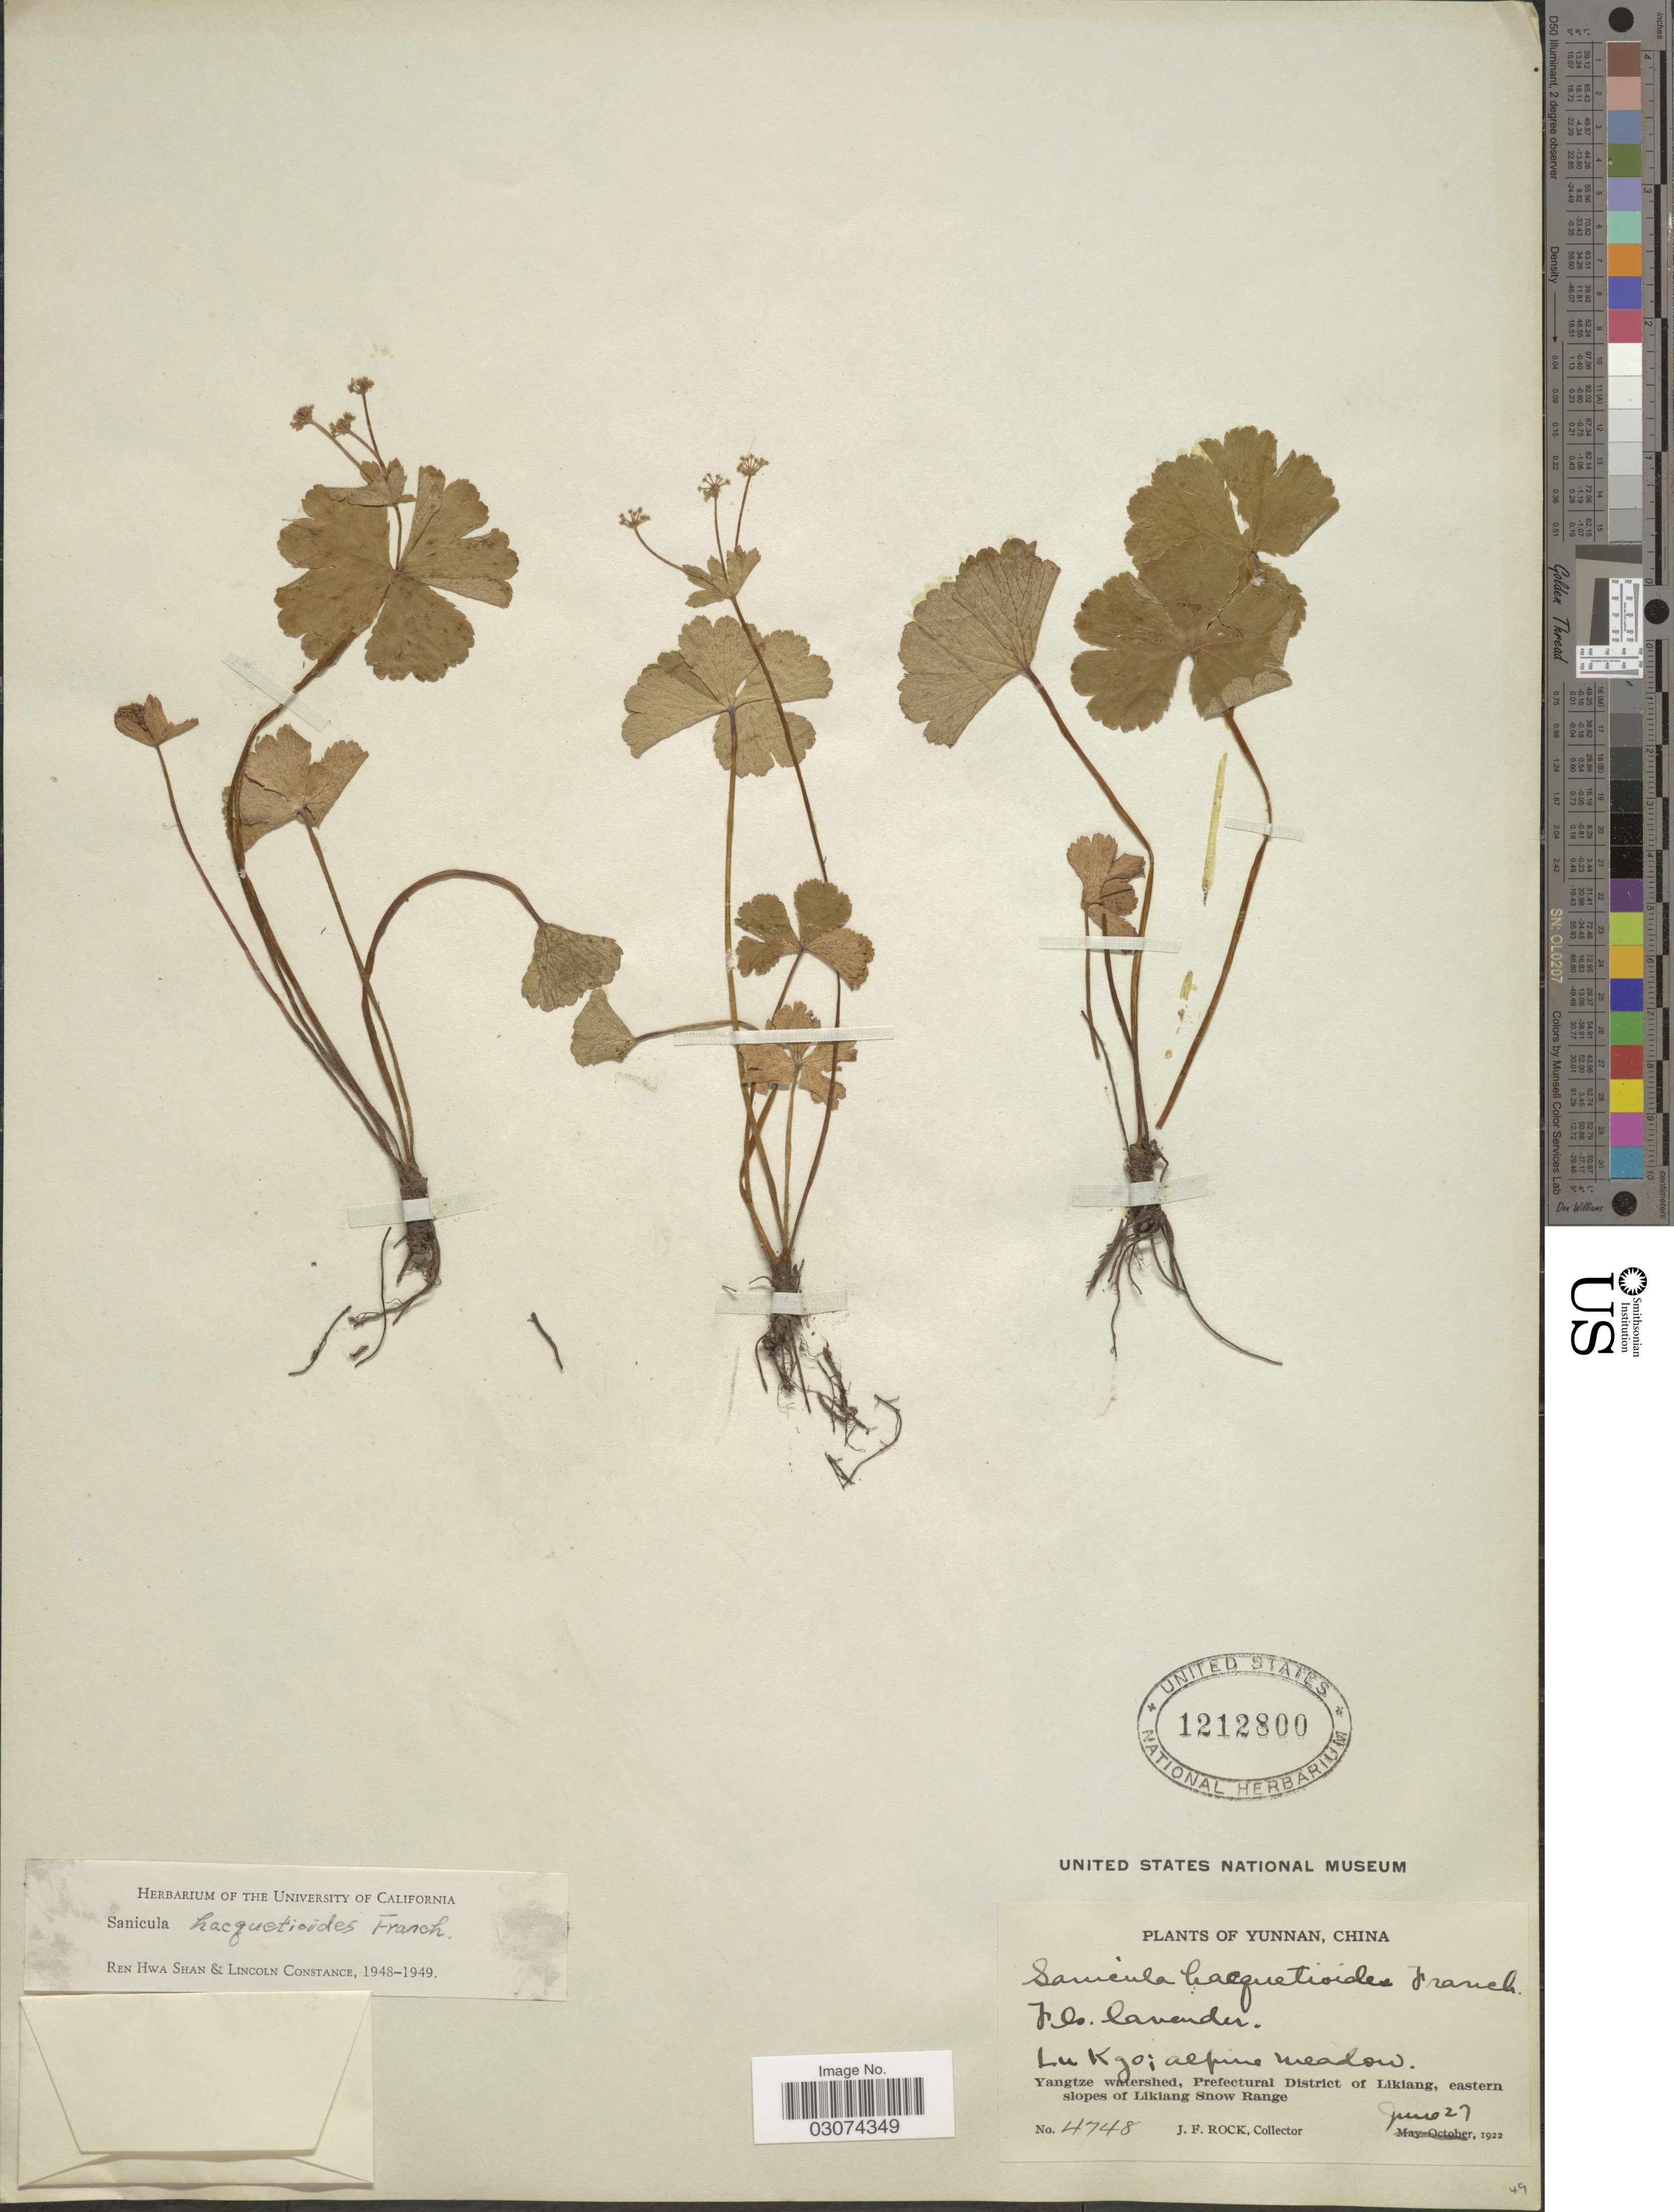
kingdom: Plantae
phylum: Tracheophyta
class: Magnoliopsida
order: Apiales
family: Apiaceae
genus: Sanicula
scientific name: Sanicula hacquetioides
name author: Franch.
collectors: J. Rock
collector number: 4748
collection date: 1922-06-27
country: China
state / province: Yunnan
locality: Lu Kgo; alpine meadow. Yangtze watershed, Prefectural District of Likiang, eastern slopes of Likiang Snow Range.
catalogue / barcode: US 1212800